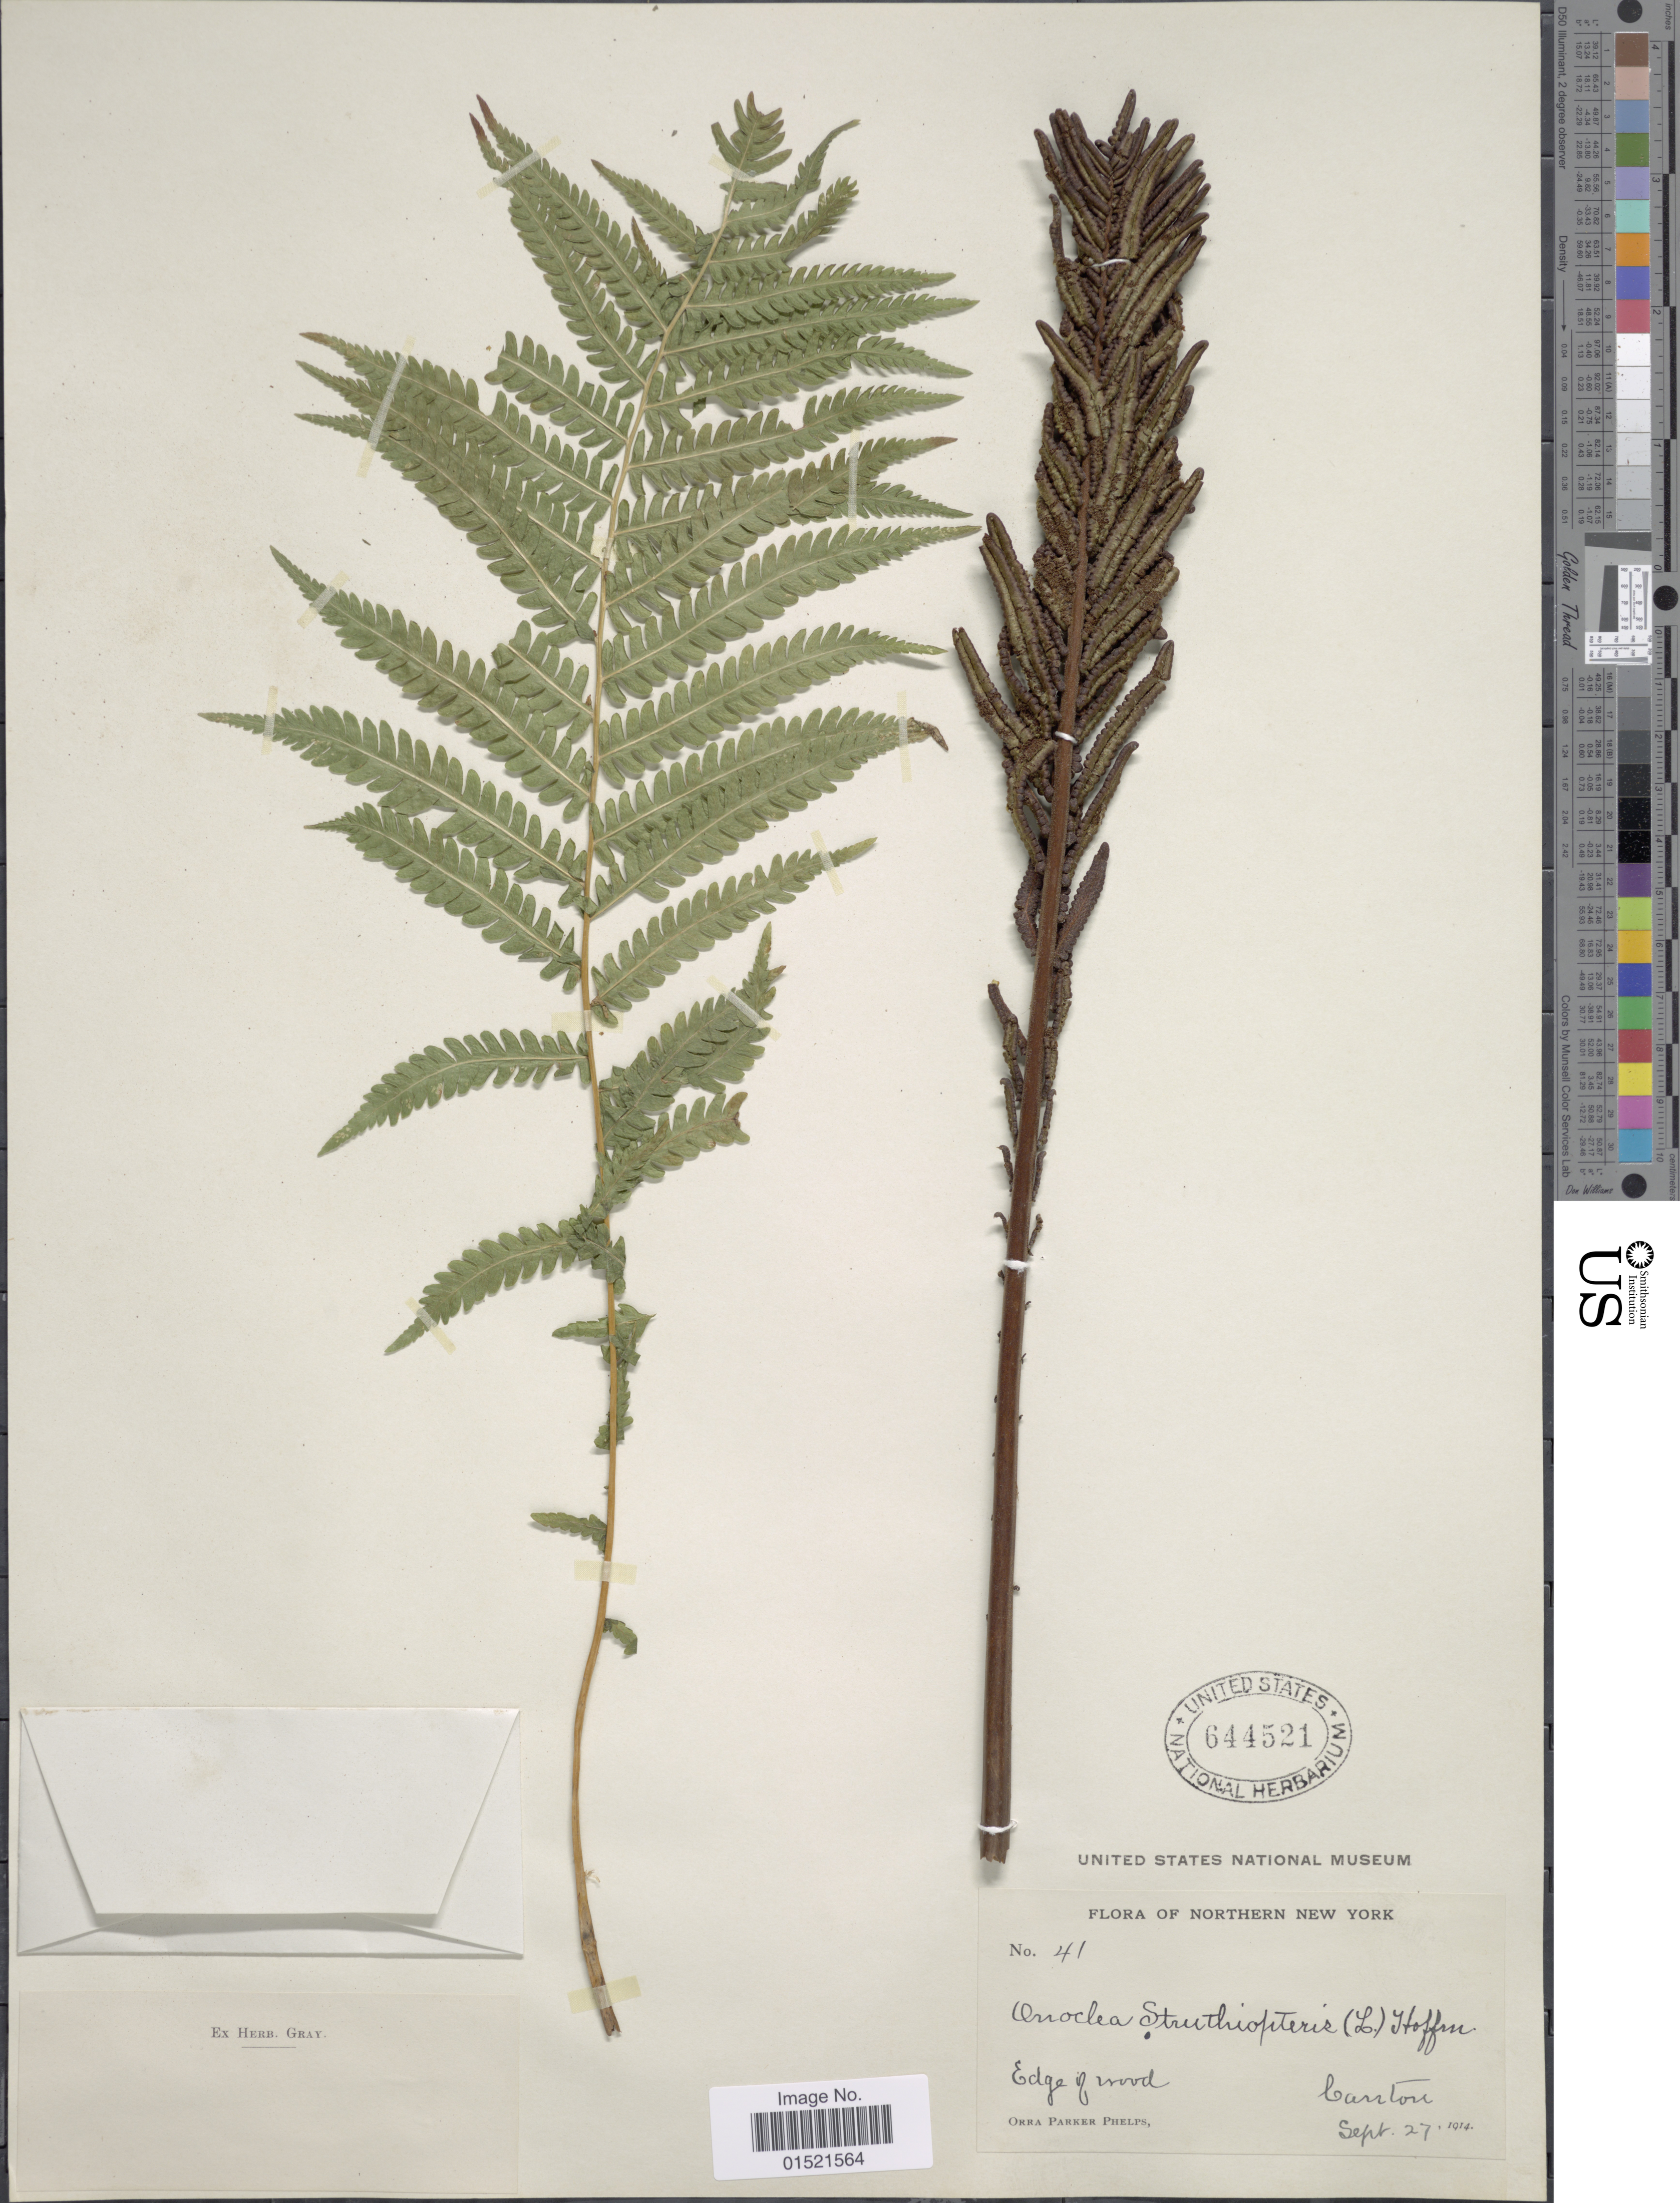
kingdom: Plantae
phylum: Tracheophyta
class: Polypodiopsida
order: Polypodiales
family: Onocleaceae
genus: Matteuccia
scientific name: Matteuccia struthiopteris var. pensylvanica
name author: (Willd.) C.V. Morton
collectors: O. P. Phelps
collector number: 41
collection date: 1914-09-27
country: United States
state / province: New York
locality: Northern New York, Canton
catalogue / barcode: US 644521